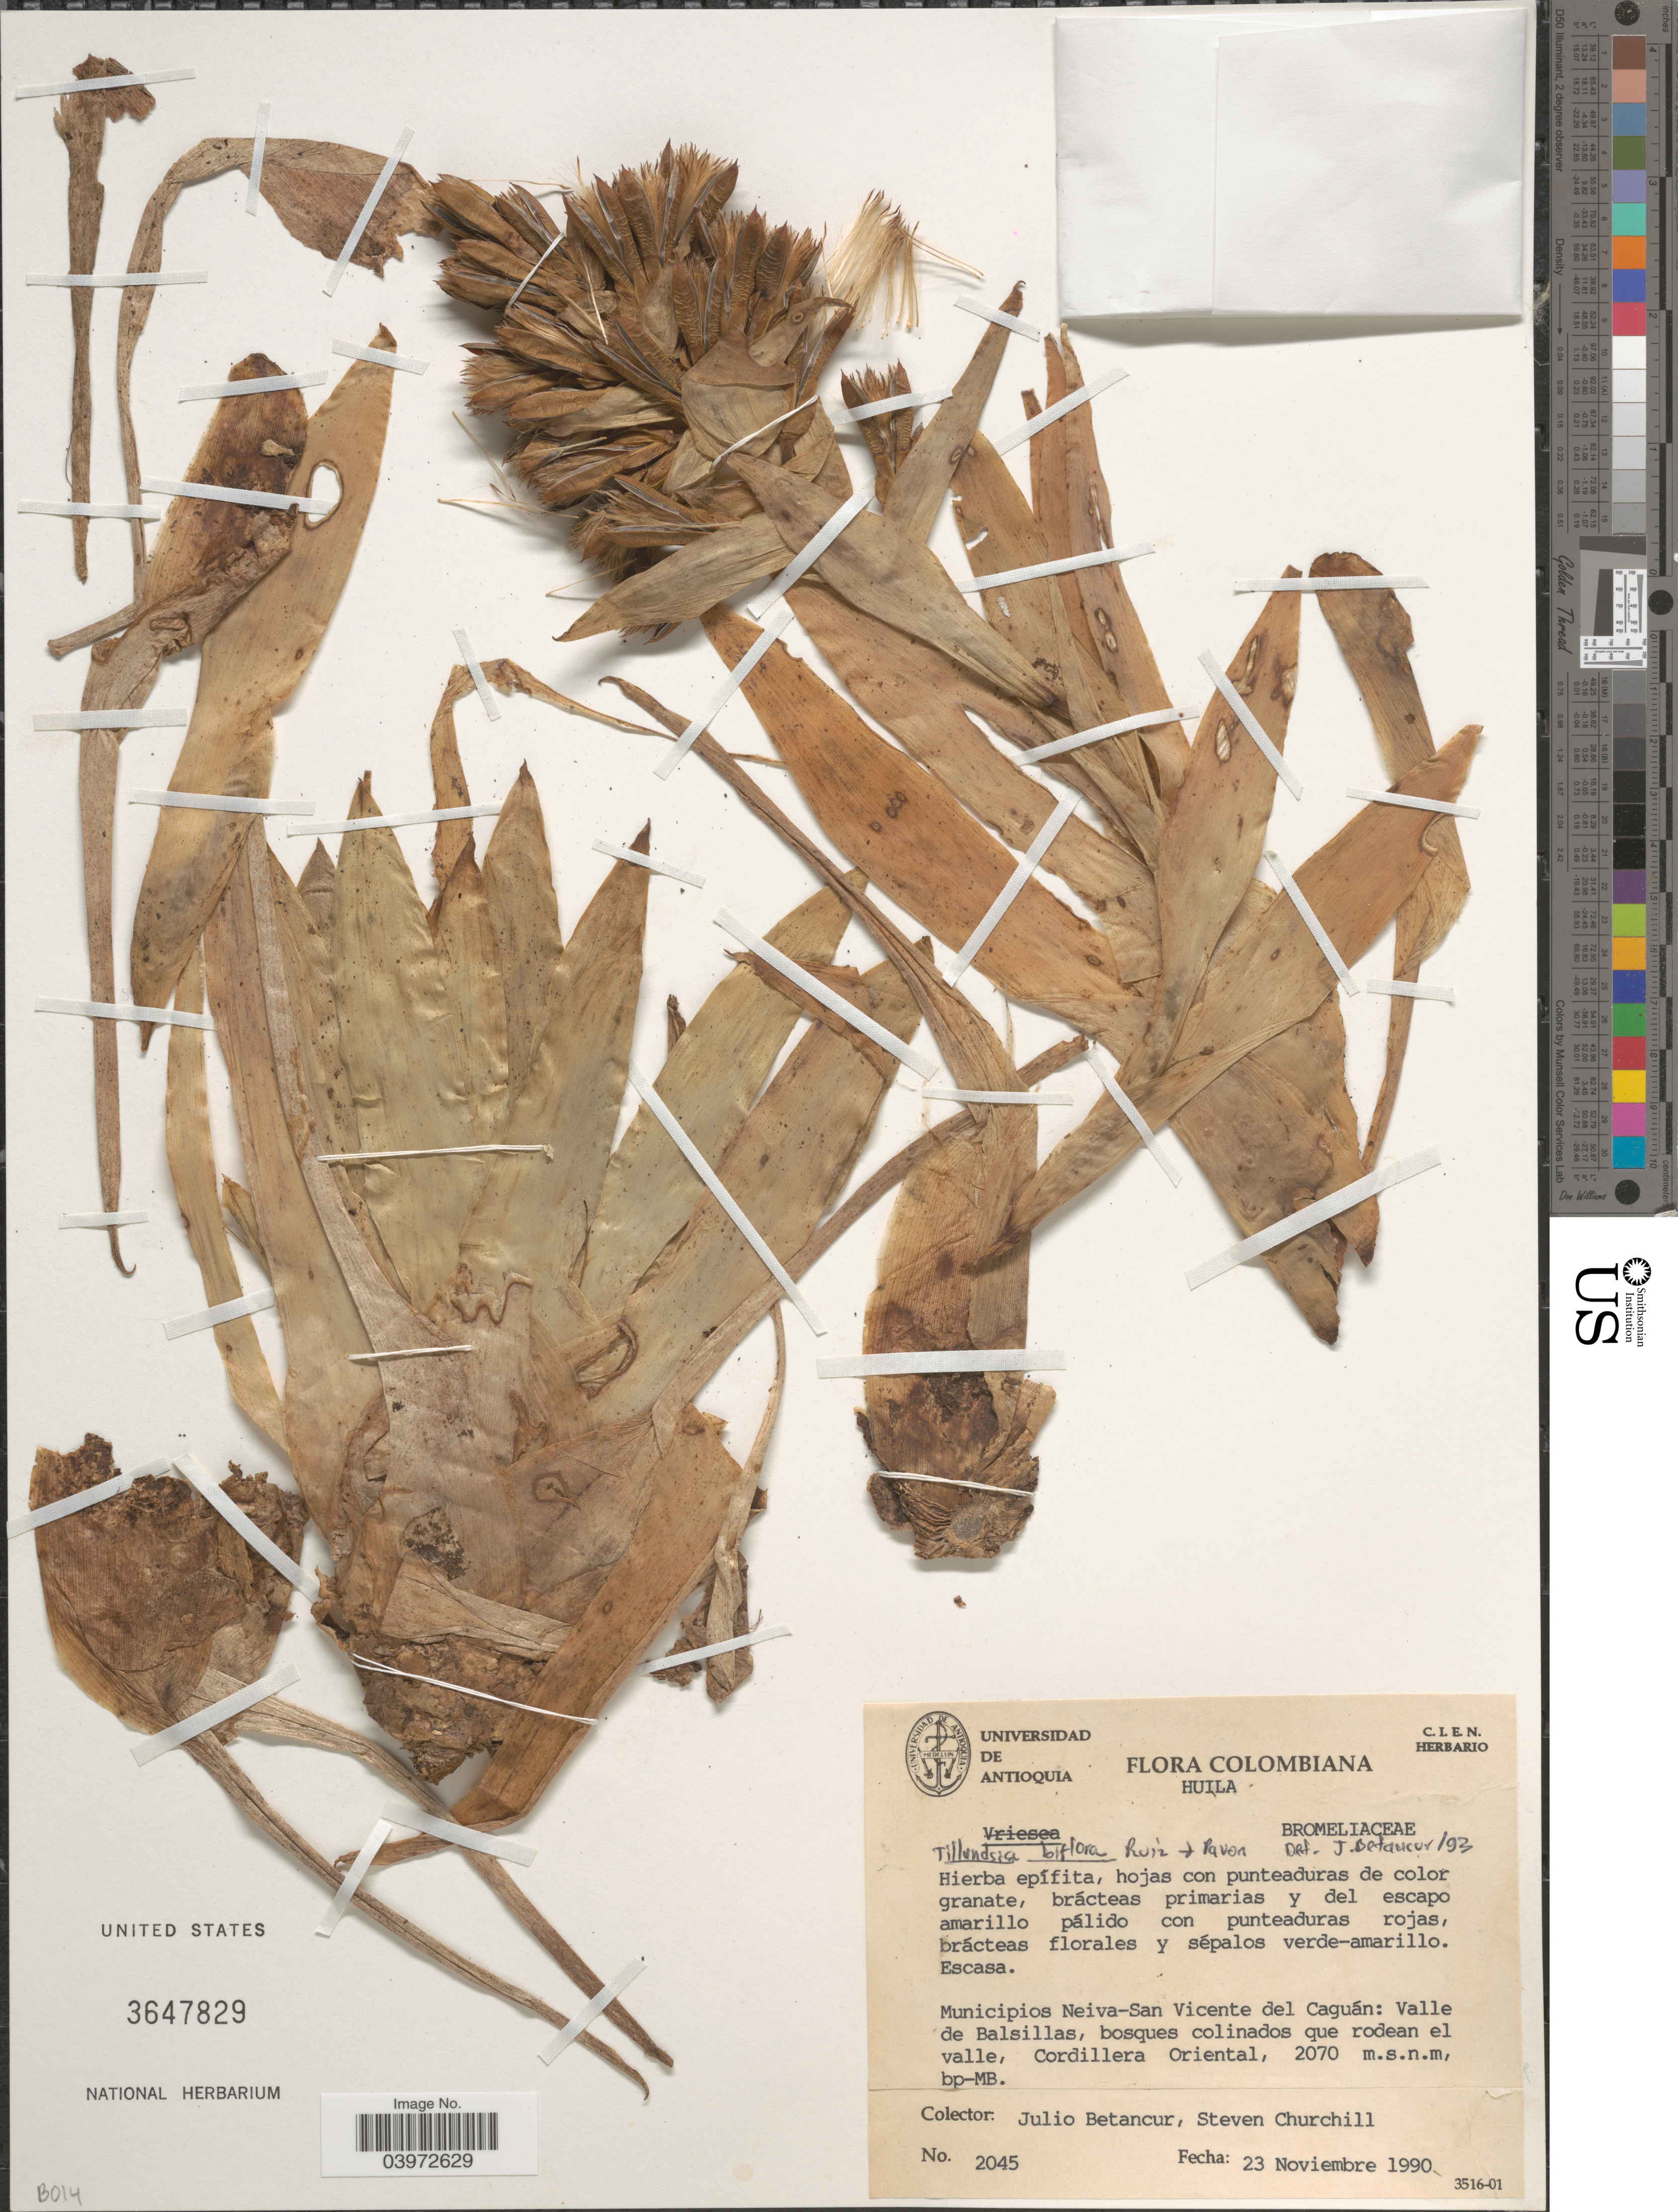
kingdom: Plantae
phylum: Tracheophyta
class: Liliopsida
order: Poales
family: Bromeliaceae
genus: Tillandsia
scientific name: Tillandsia biflora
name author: Ruiz & Pav.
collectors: J. Betancur & S. Churchill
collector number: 2045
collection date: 1990-11-23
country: Colombia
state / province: Huila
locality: Municipios Neiva-San Vicente del Caguán: Valle de Balsillas, bosques colinados que rodean el valle, Cordillera Oriental.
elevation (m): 2070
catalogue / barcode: US 3647829